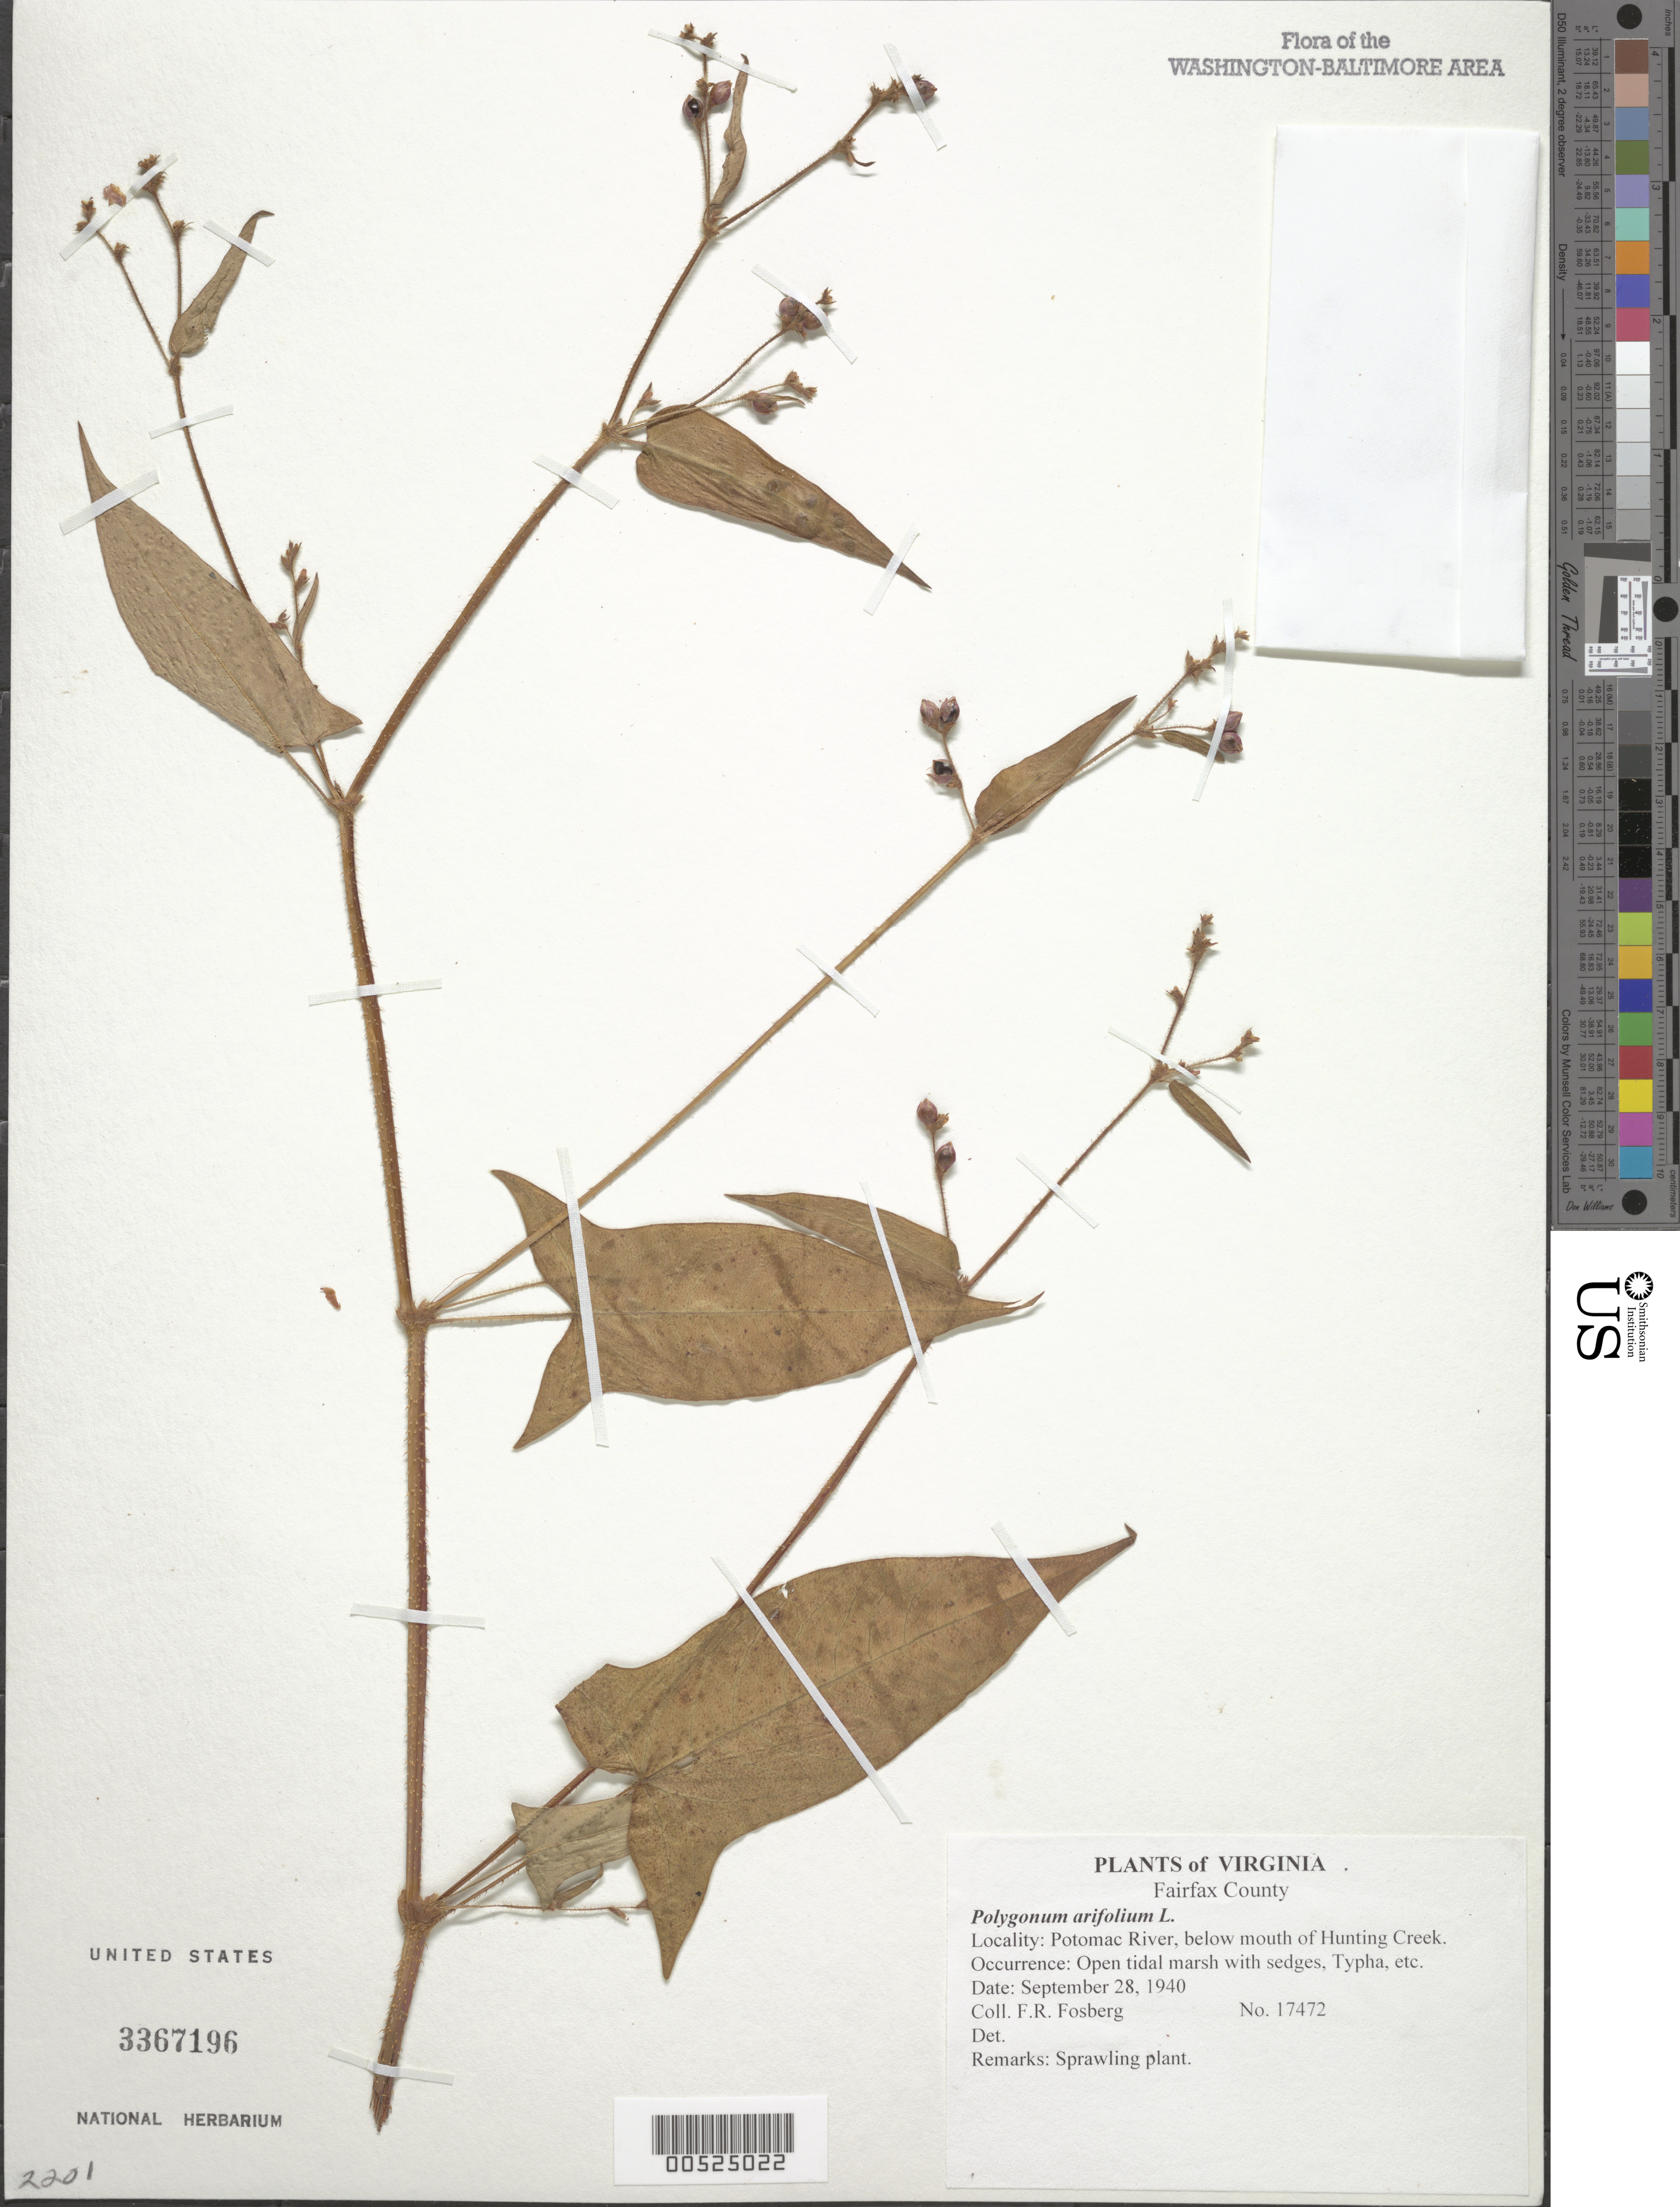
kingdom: Plantae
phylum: Tracheophyta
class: Magnoliopsida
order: Caryophyllales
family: Polygonaceae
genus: Persicaria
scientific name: Persicaria arifolia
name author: (L.) Haraldson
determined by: Atha, D. E.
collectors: F. R. Fosberg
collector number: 17472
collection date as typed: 28 Sep 1939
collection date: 1939-09-28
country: United States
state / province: Virginia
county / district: Fairfax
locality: Potomac River, below mouth of Hunting Creek.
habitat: Open tidal marsh with sedges, Typha, etc.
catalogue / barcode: US 3367196